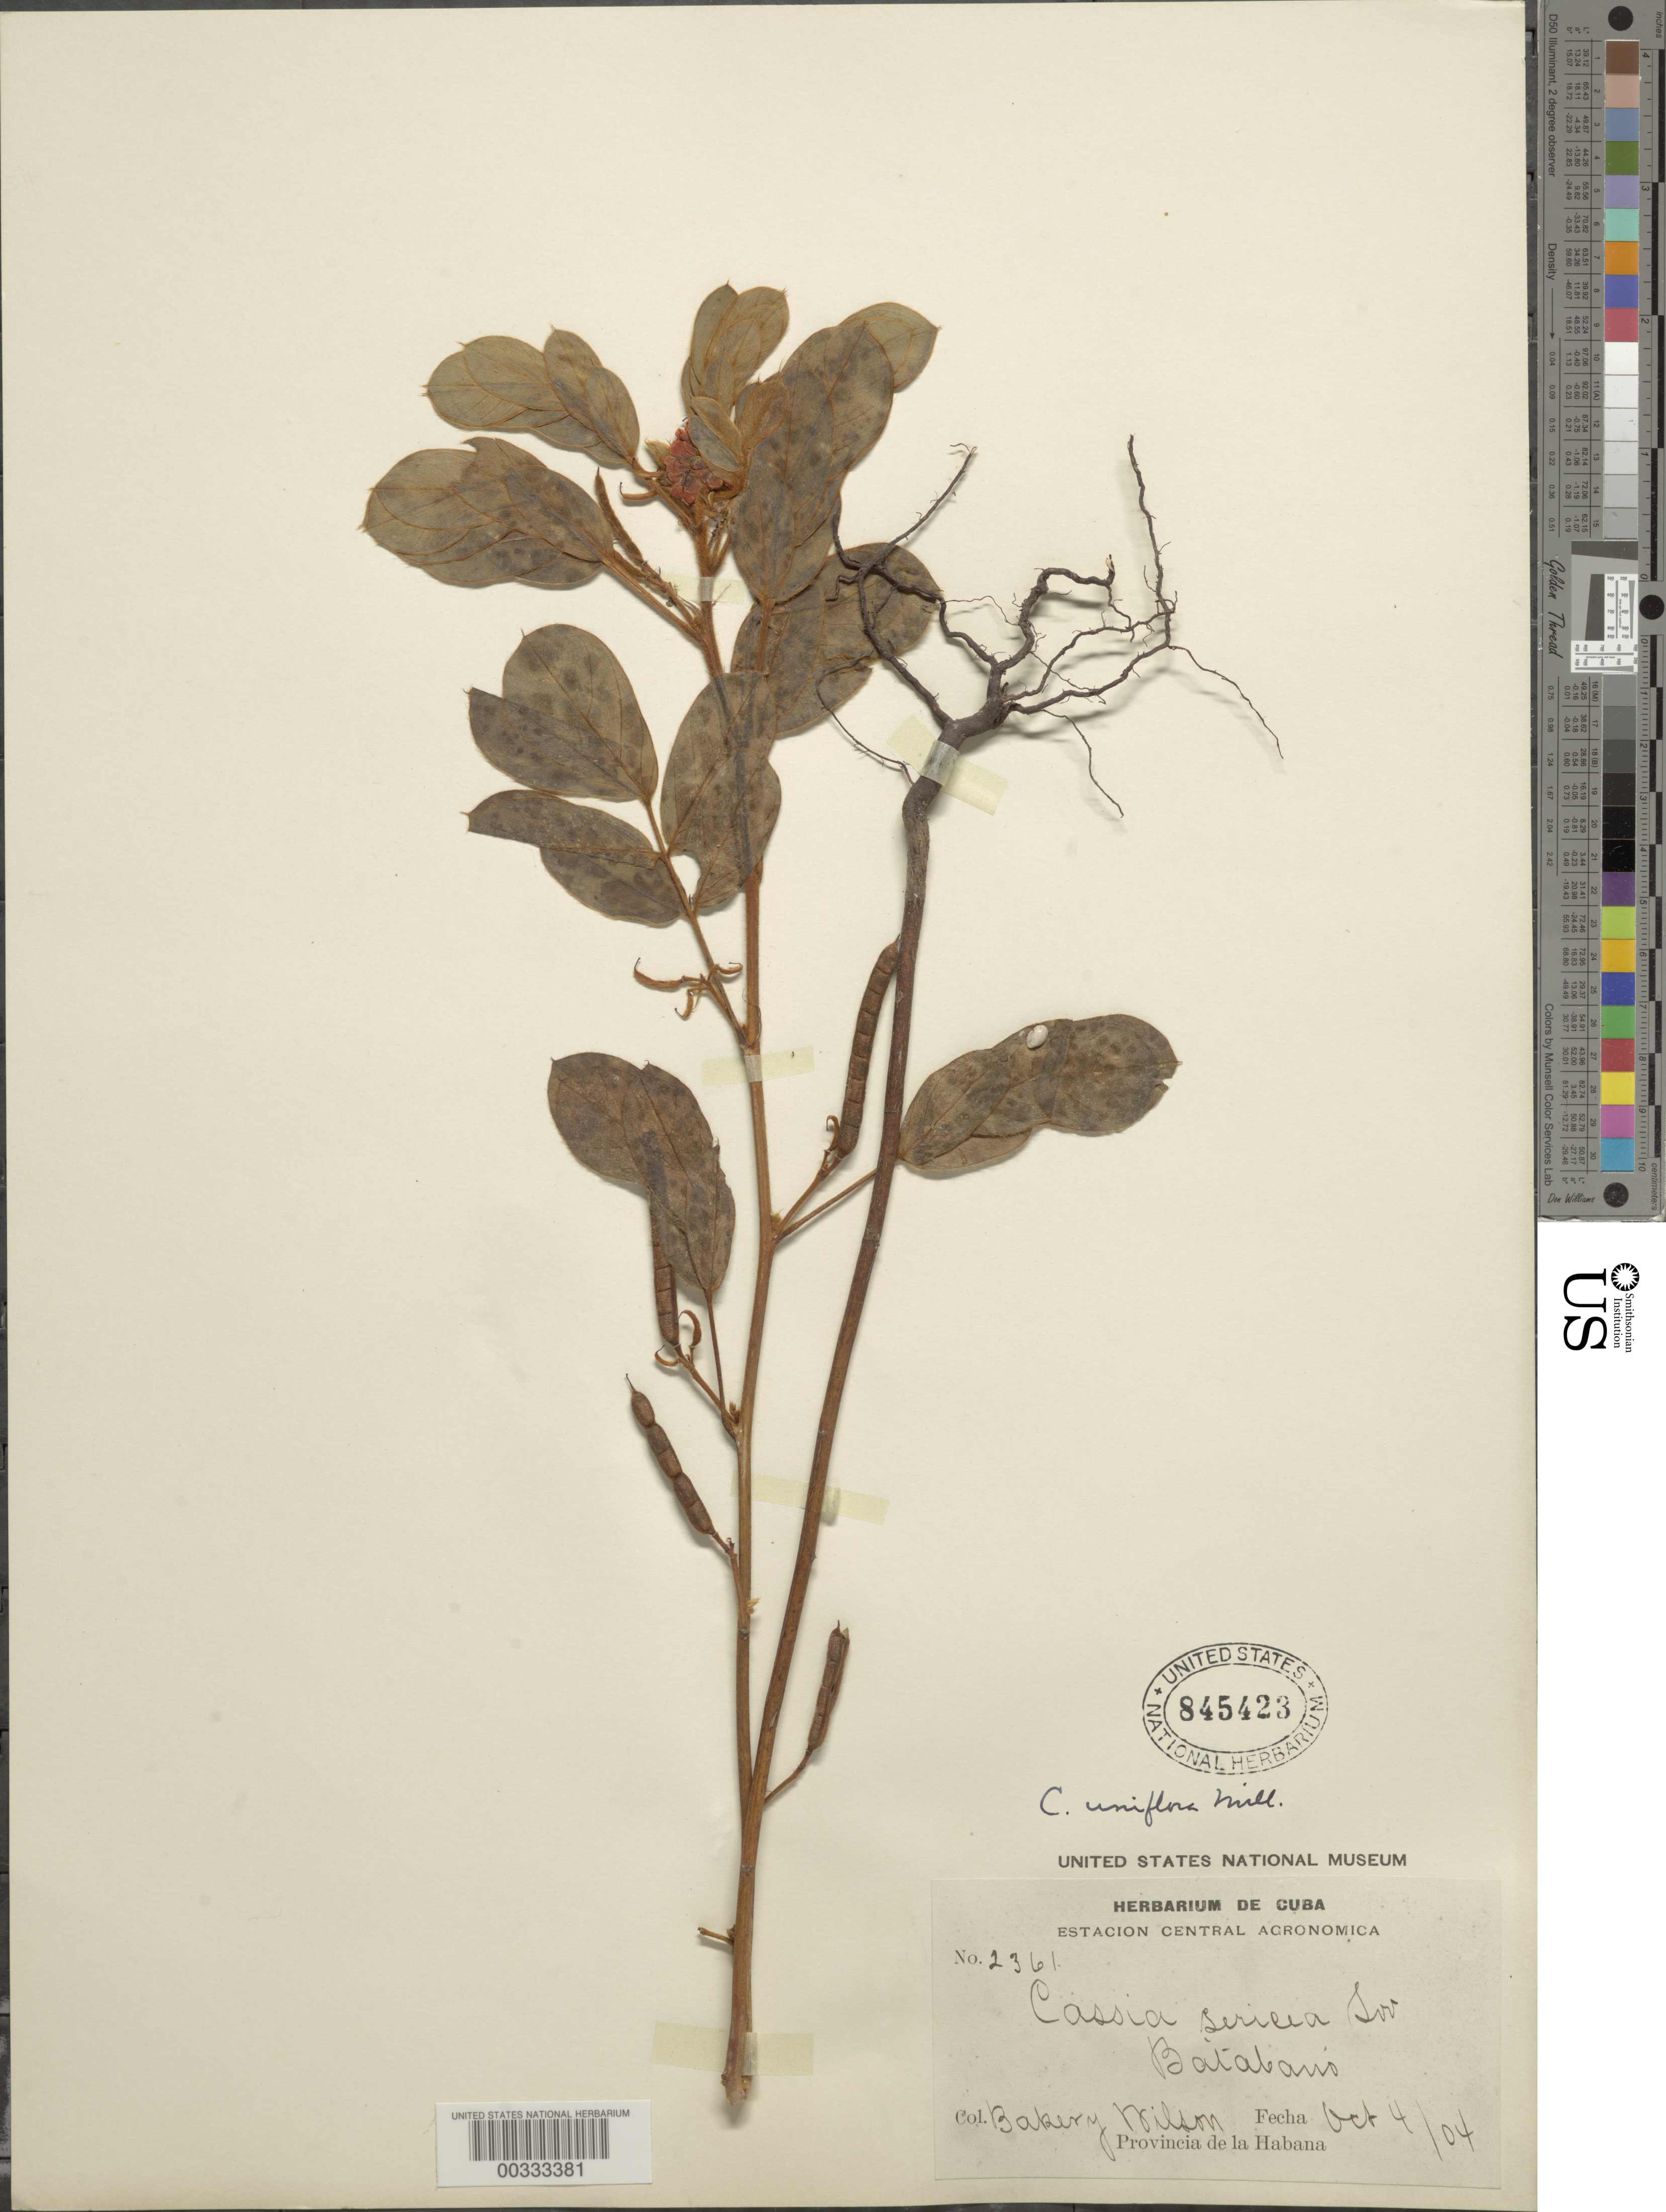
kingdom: Plantae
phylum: Tracheophyta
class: Magnoliopsida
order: Fabales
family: Fabaceae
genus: Senna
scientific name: Senna uniflora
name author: (Mill.) H.S. Irwin & Barneby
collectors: B. Wilson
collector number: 2361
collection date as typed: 04 Oct 1904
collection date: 1904-10-04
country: Cuba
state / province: La Habana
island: Greater Antilles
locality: Batabano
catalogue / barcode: US 845423